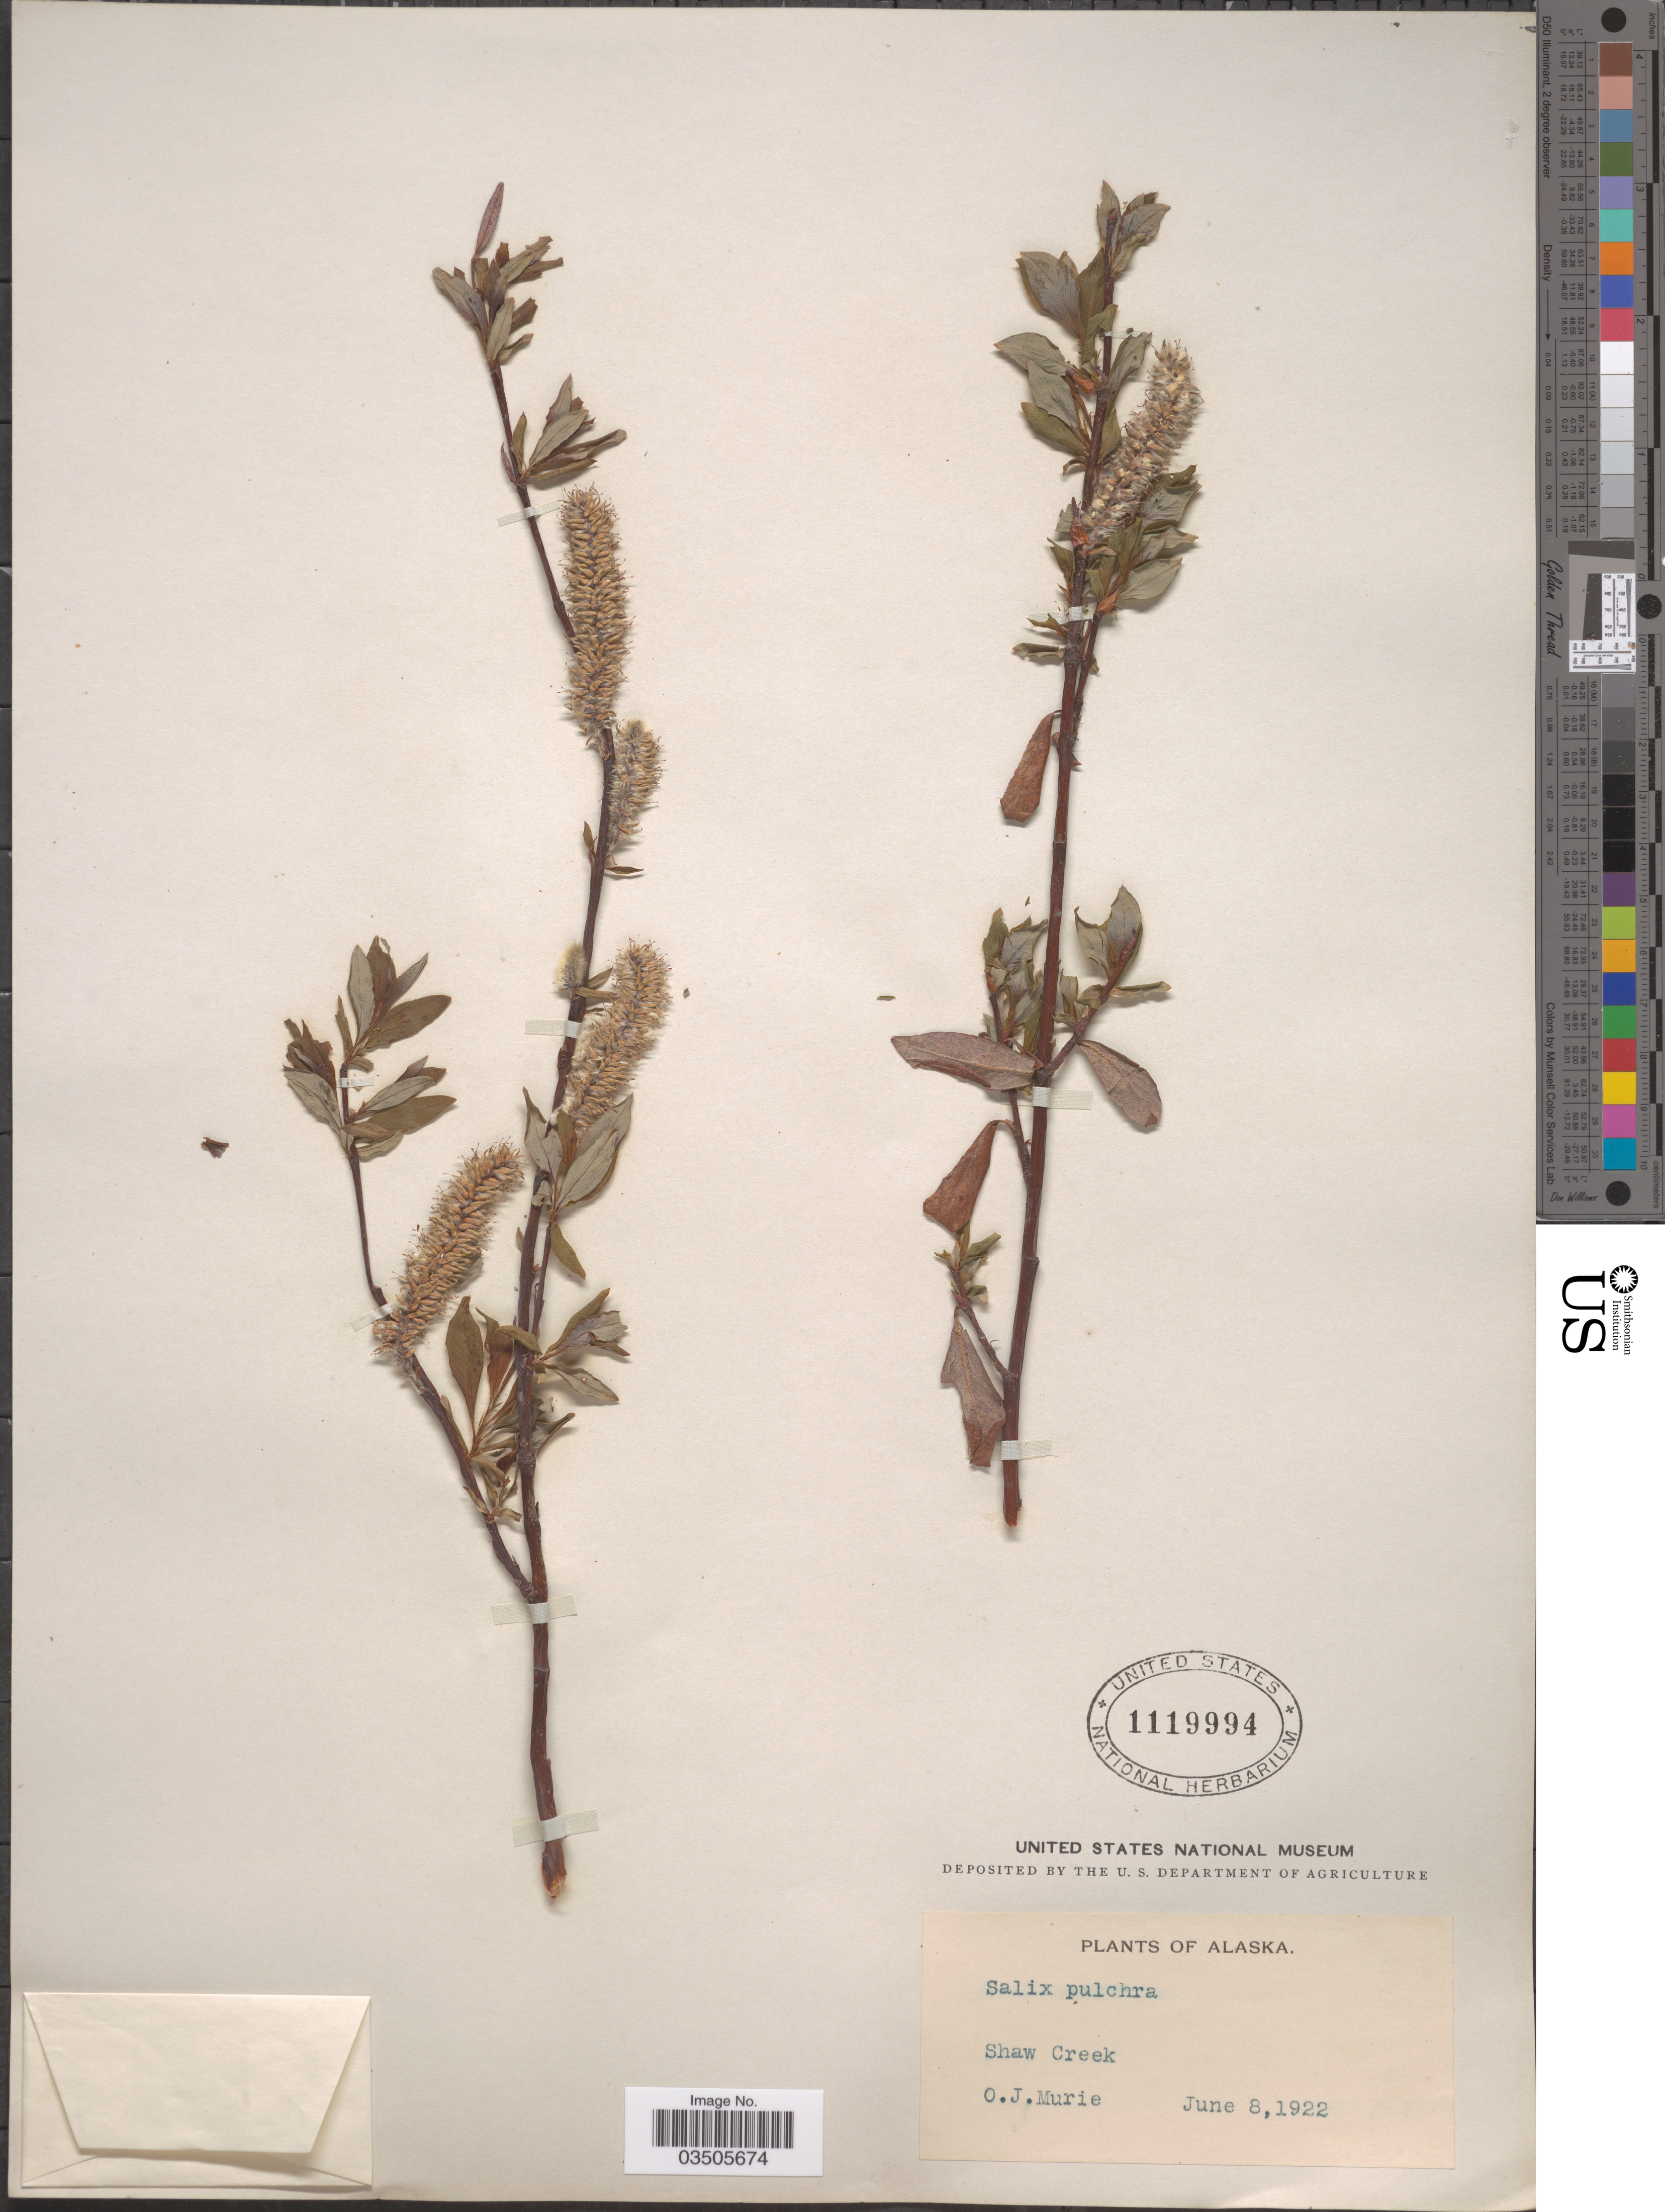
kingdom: Plantae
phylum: Tracheophyta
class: Magnoliopsida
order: Malpighiales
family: Salicaceae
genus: Salix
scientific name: Salix pulchra var. yukonensis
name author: C.K. Schneid.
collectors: O. Murie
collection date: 1922-06-08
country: United States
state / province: Alaska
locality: Shaw Creek.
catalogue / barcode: US 1119994